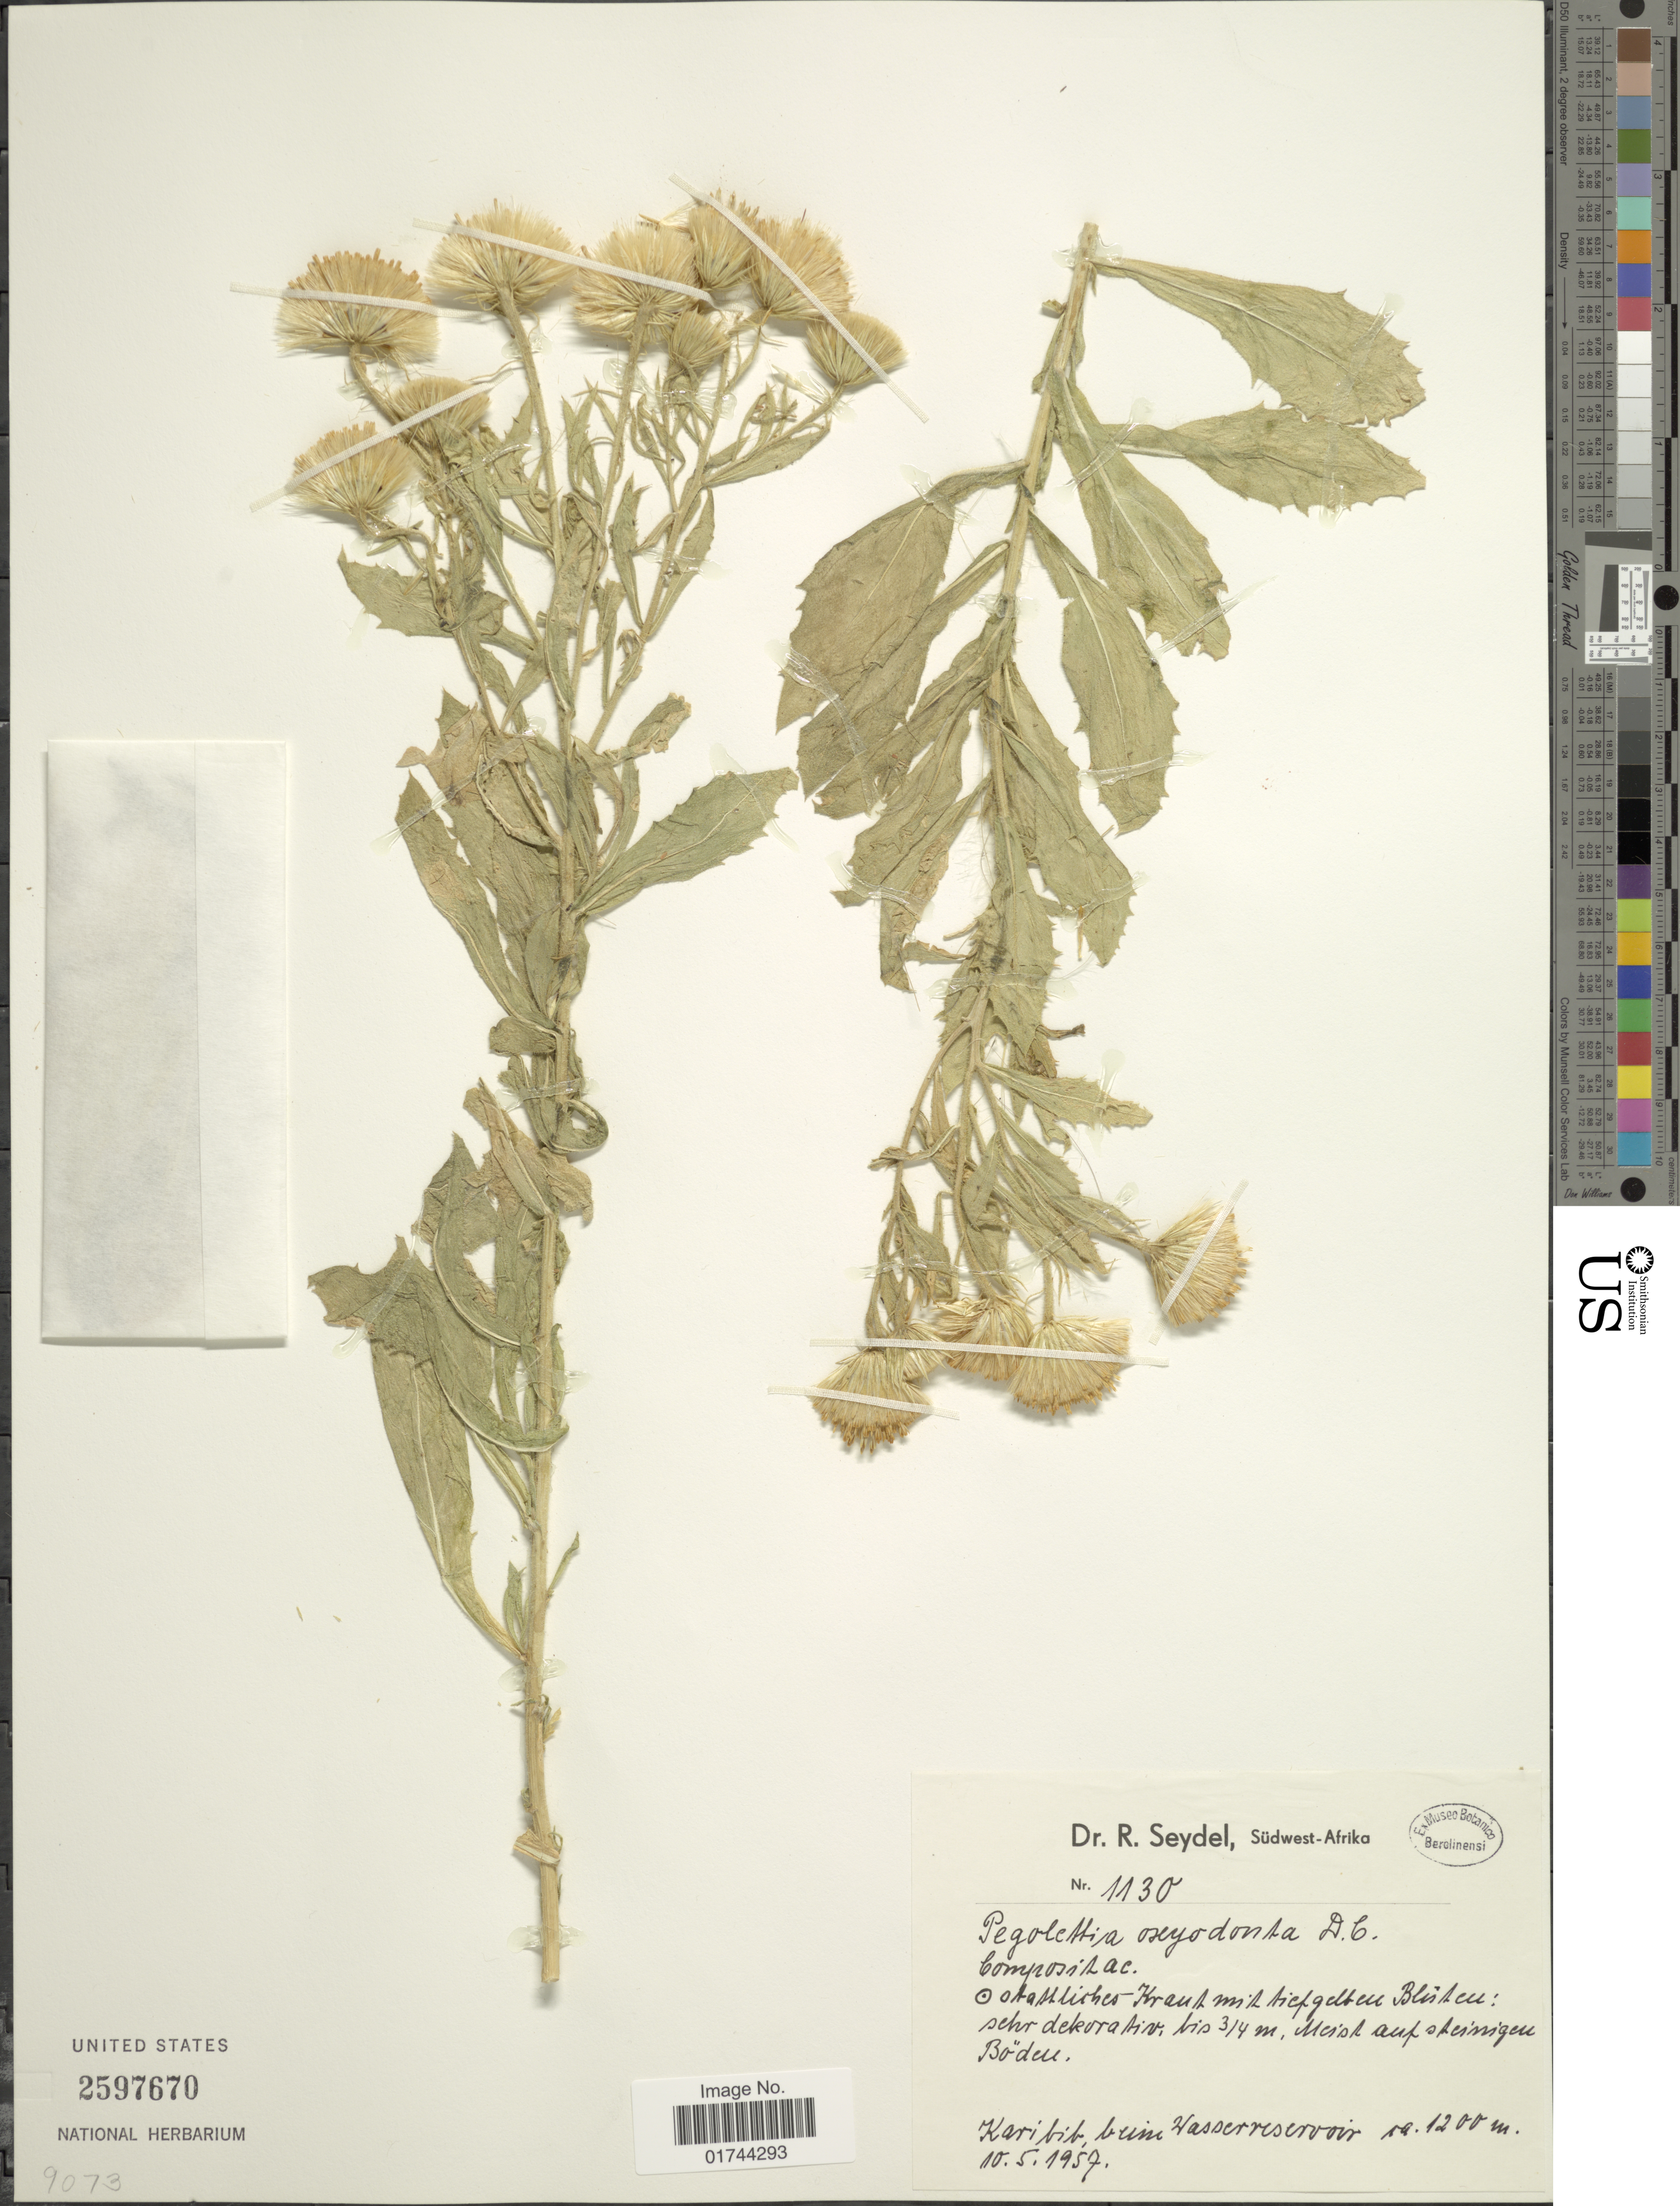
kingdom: Plantae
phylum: Tracheophyta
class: Magnoliopsida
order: Asterales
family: Asteraceae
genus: Pegolettia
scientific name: Pegolettia oxyodonta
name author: DC.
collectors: R. Seydel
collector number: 1130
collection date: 1957-05-10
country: Namibia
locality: Sudwest-Afrika, Karibib, buni Hasserreservoir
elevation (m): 1200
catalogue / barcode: US 2597670